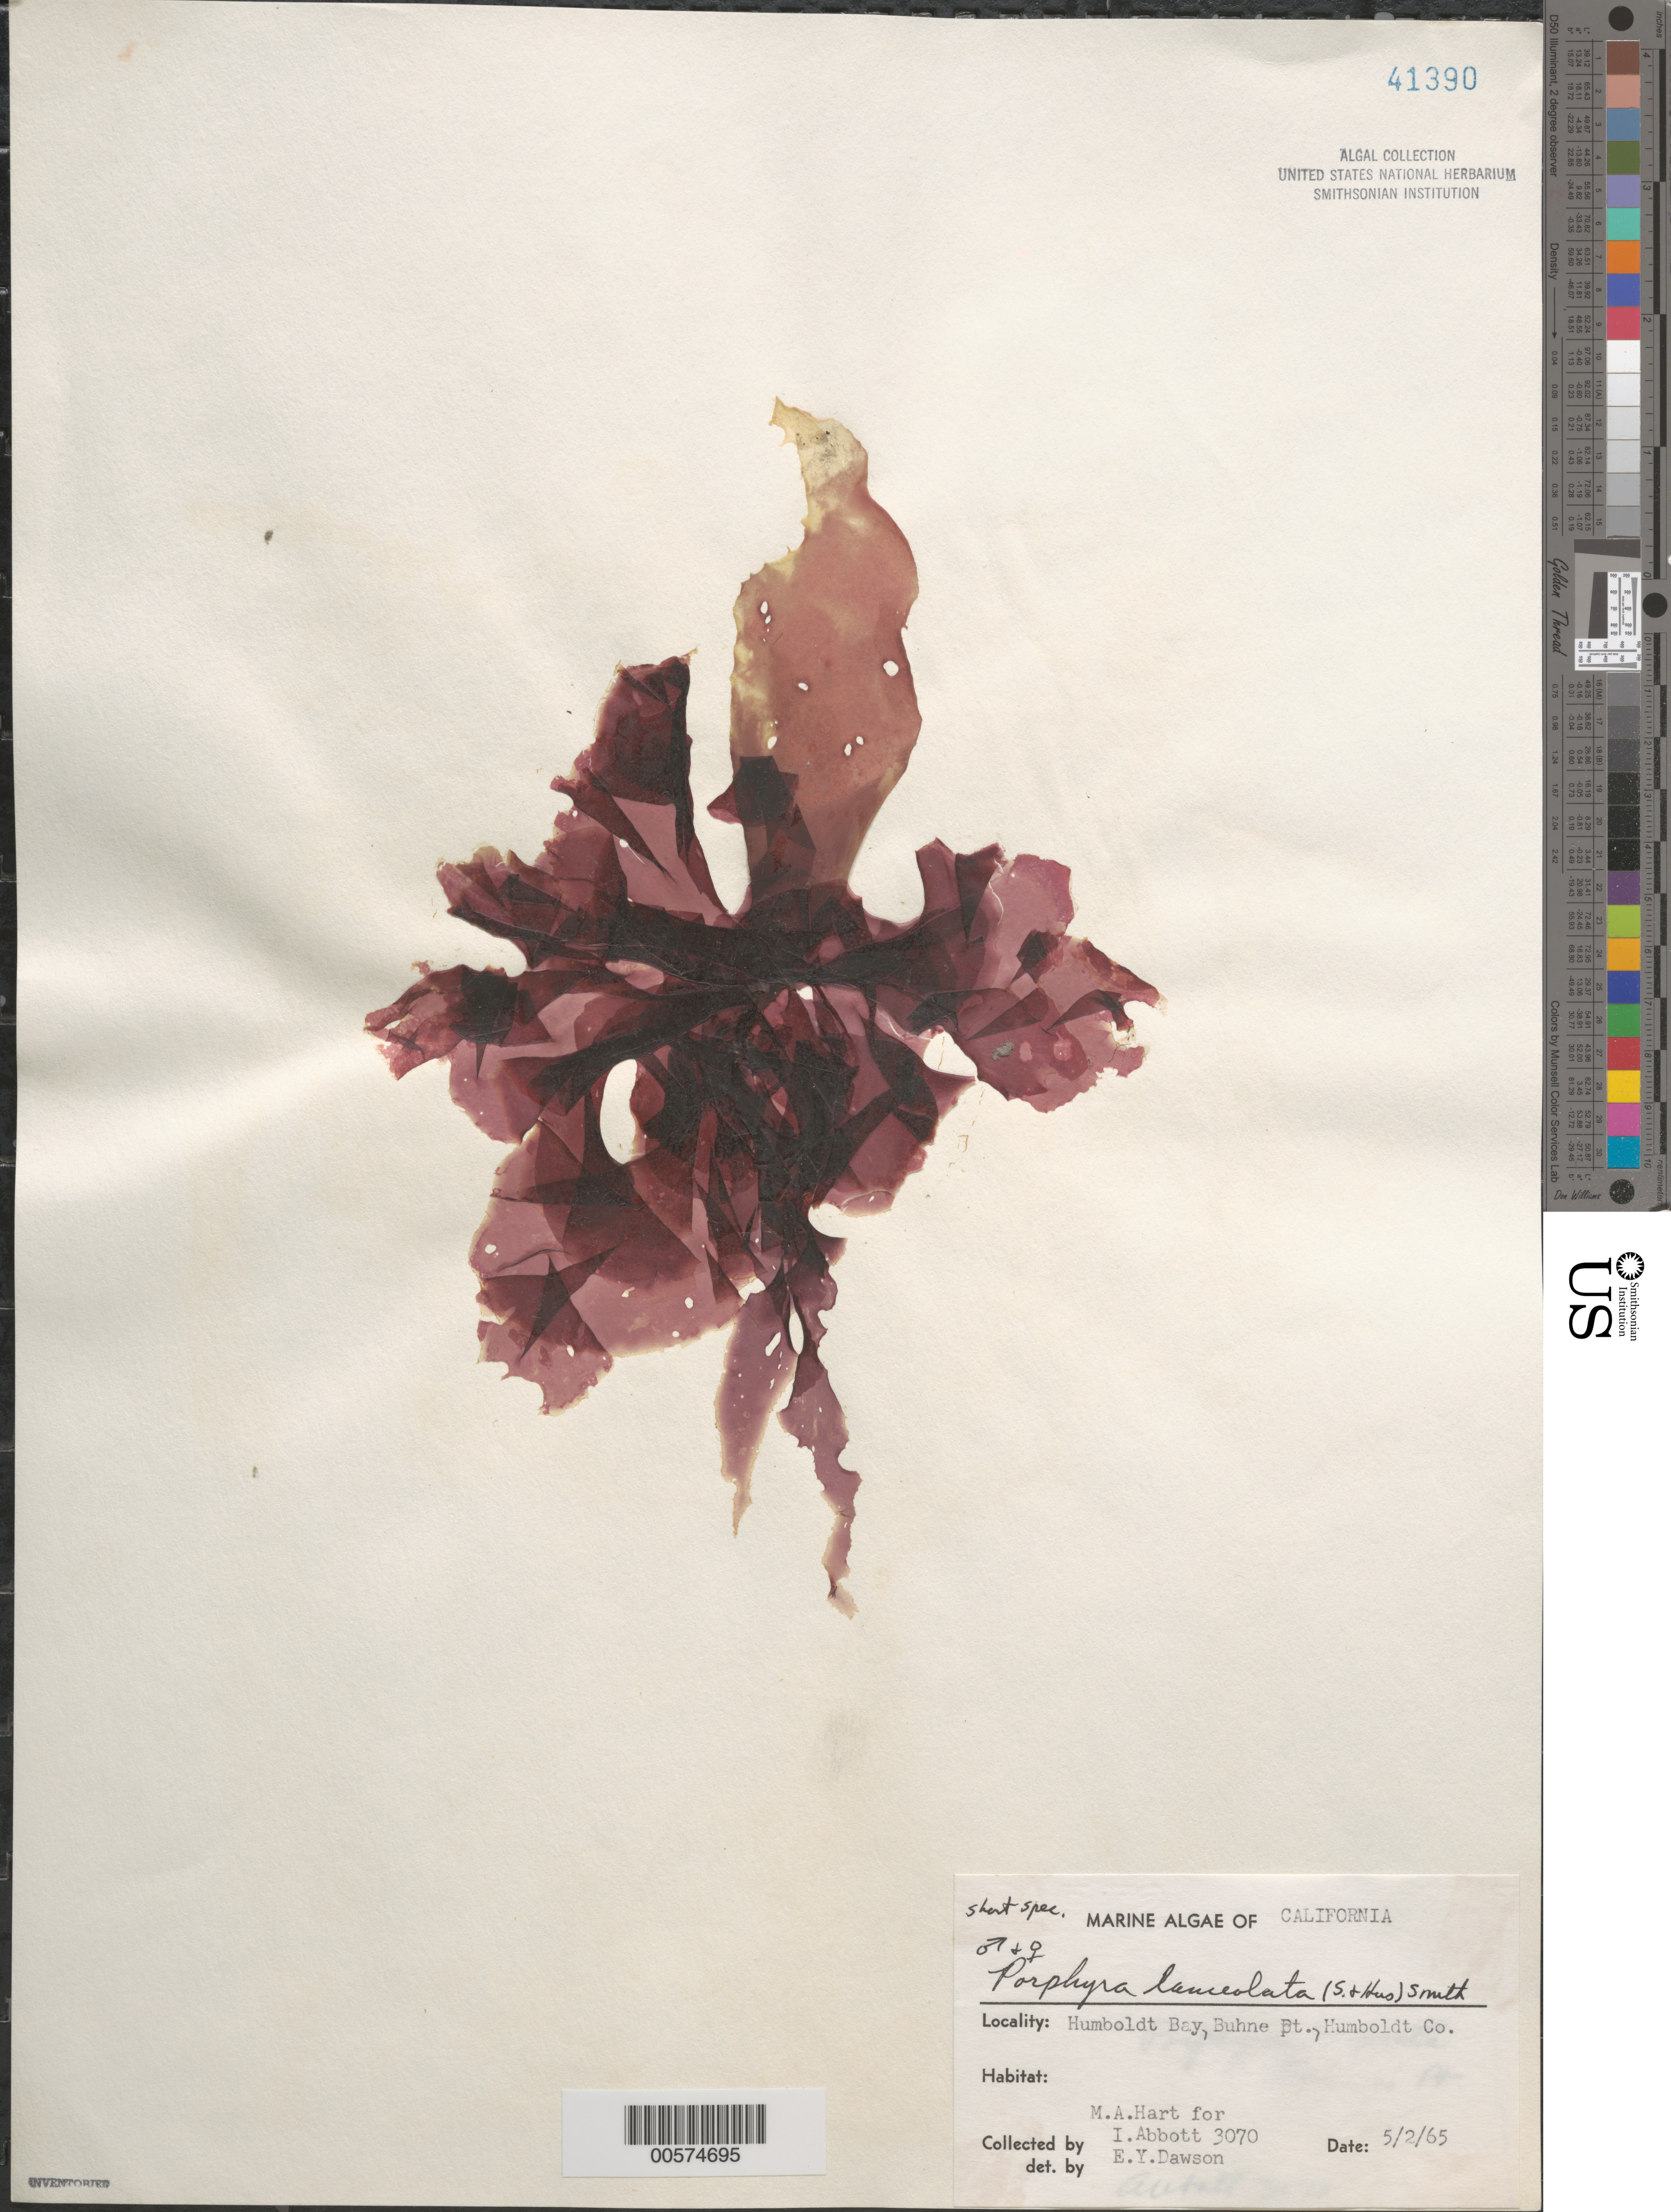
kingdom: Plantae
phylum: Rhodophyta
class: Bangiophyceae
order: Bangiales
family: Bangiaceae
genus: Pyropia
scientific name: Pyropia lanceolata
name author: (Setchell & Hus) S.C. Lindstrom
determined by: Algae name updating Project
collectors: M. A. Hart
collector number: IAA 3070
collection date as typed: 02 May 1965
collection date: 1965-05-02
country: United States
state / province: California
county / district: Humboldt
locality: Buhne Point, Humboldt Bay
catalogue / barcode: US 41390